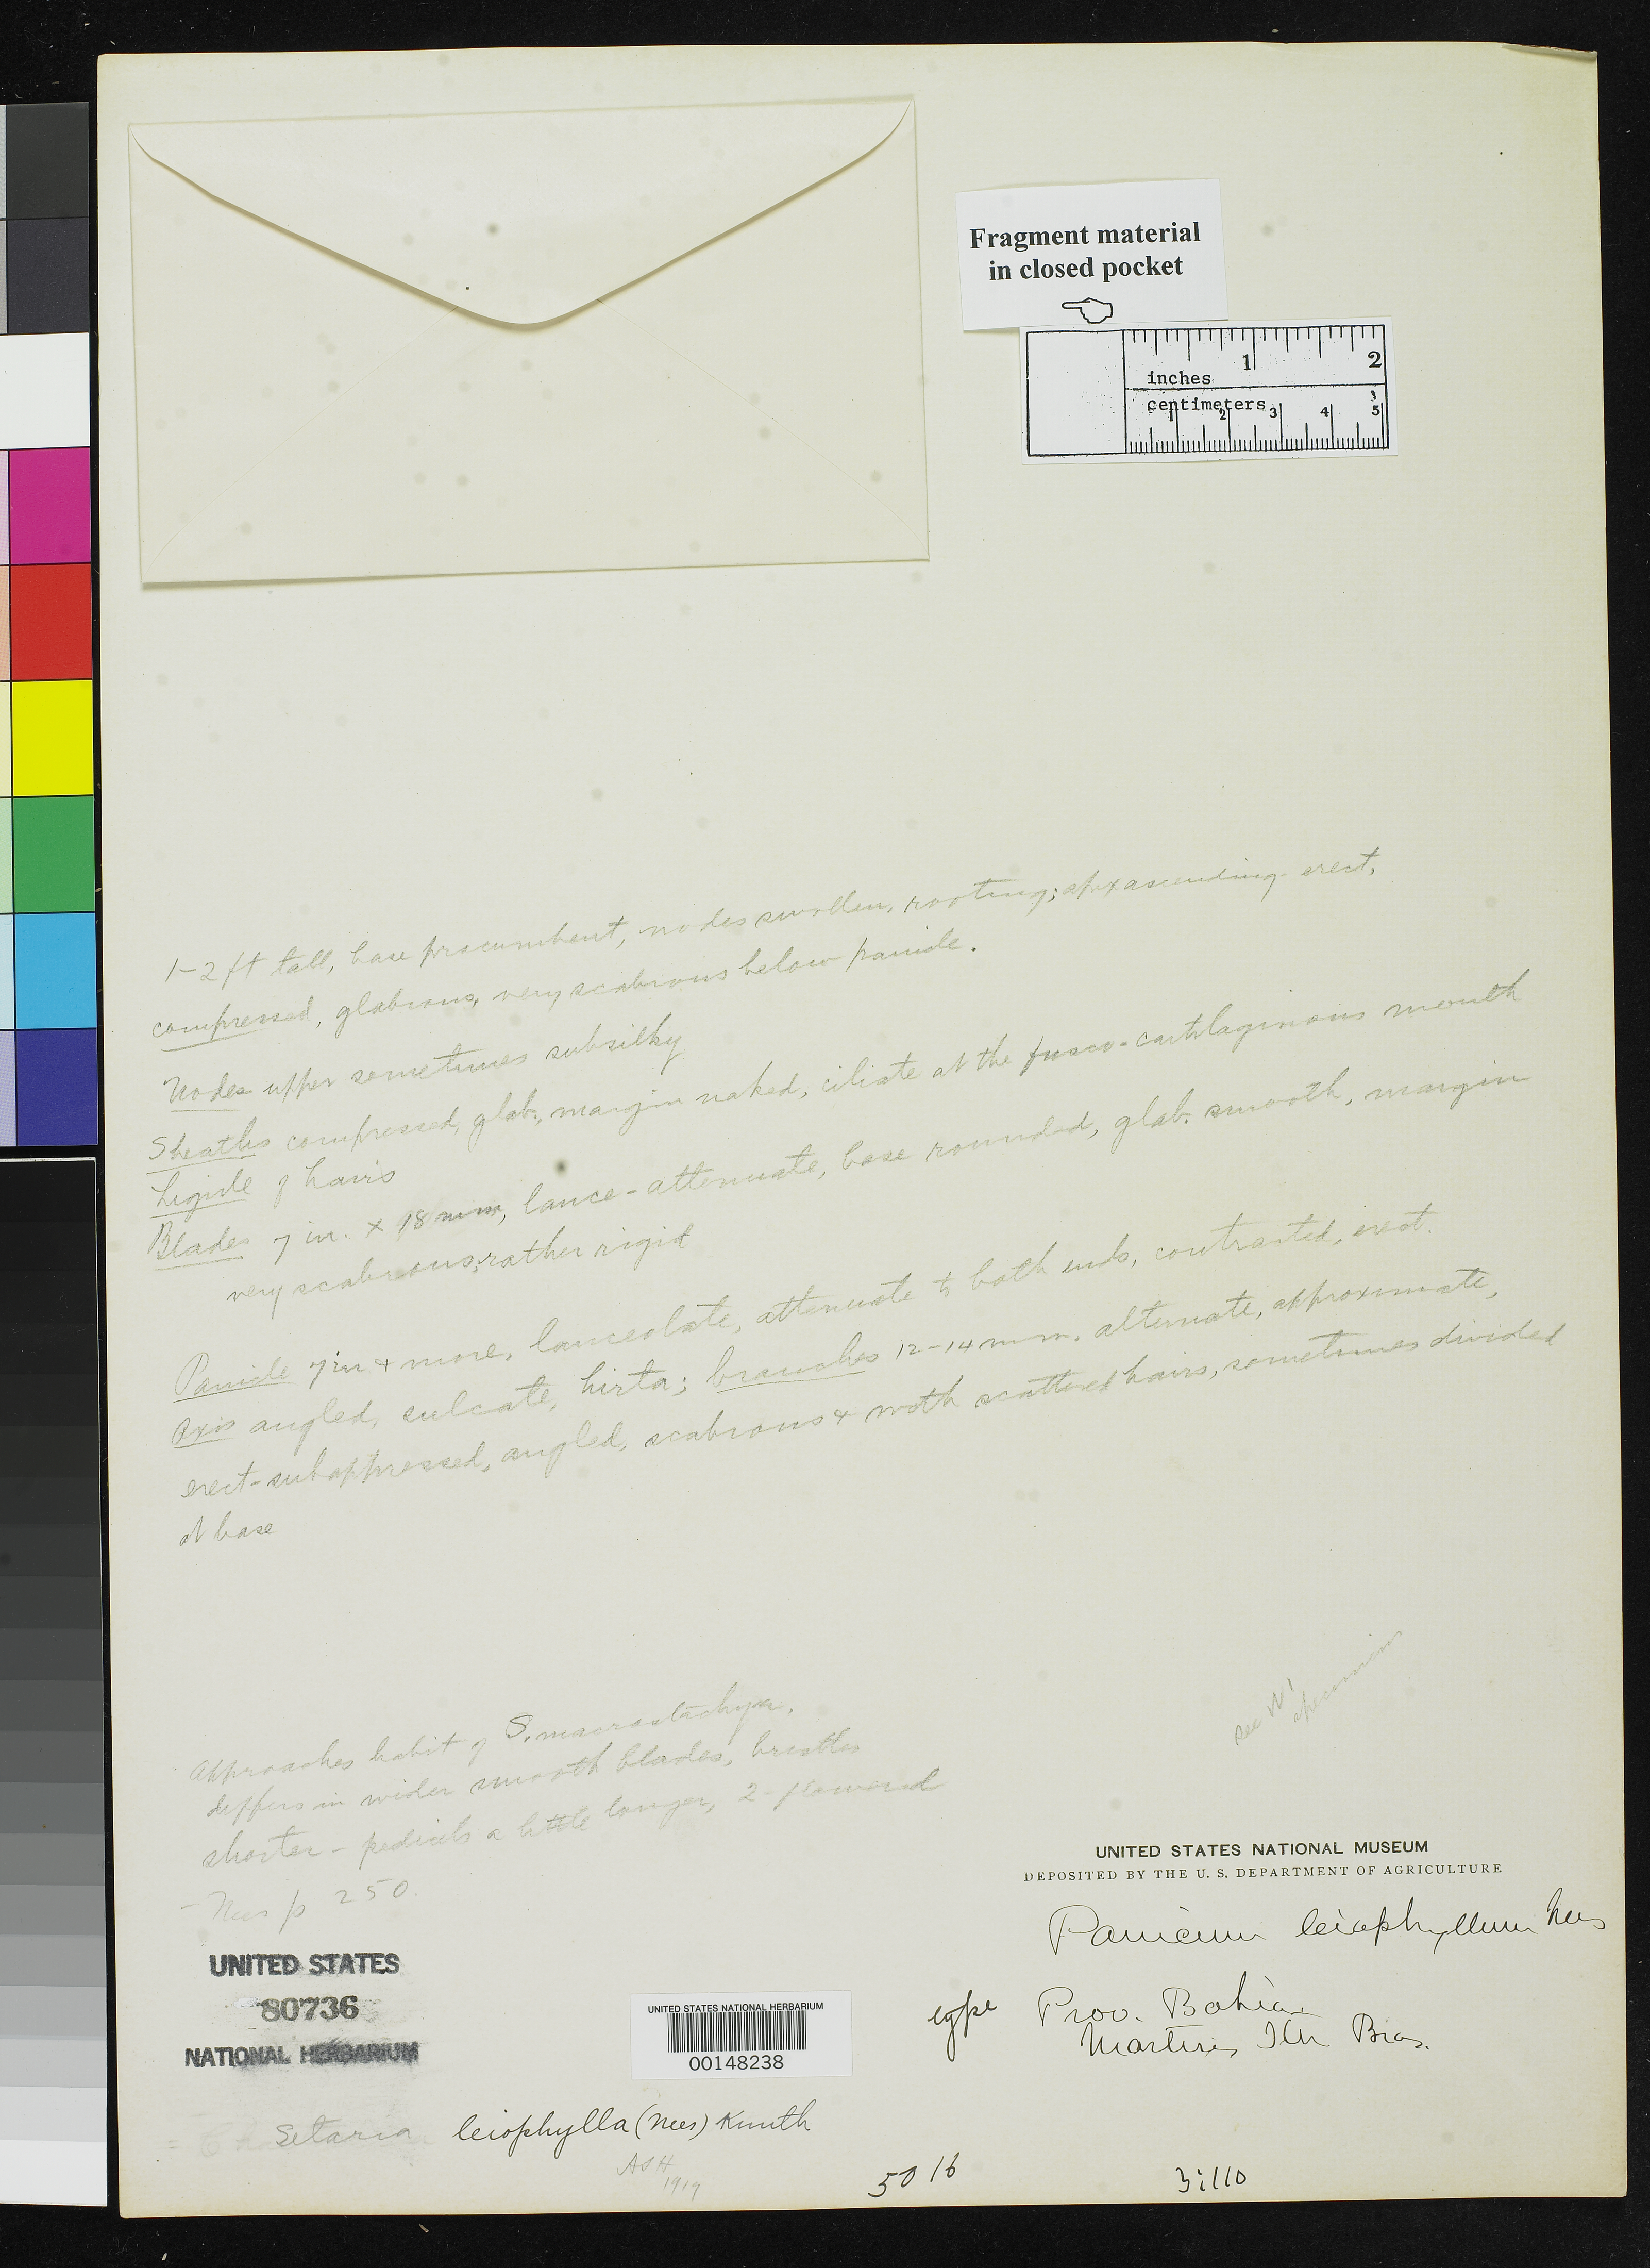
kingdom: Plantae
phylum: Tracheophyta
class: Liliopsida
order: Poales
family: Poaceae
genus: Panicum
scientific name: Panicum leiophyllum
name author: Nees in Mart.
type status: Type Fragment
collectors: C. F. Martius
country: Brazil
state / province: Bahia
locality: North of Esplanda city on road to Jaquera.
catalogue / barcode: US 80736